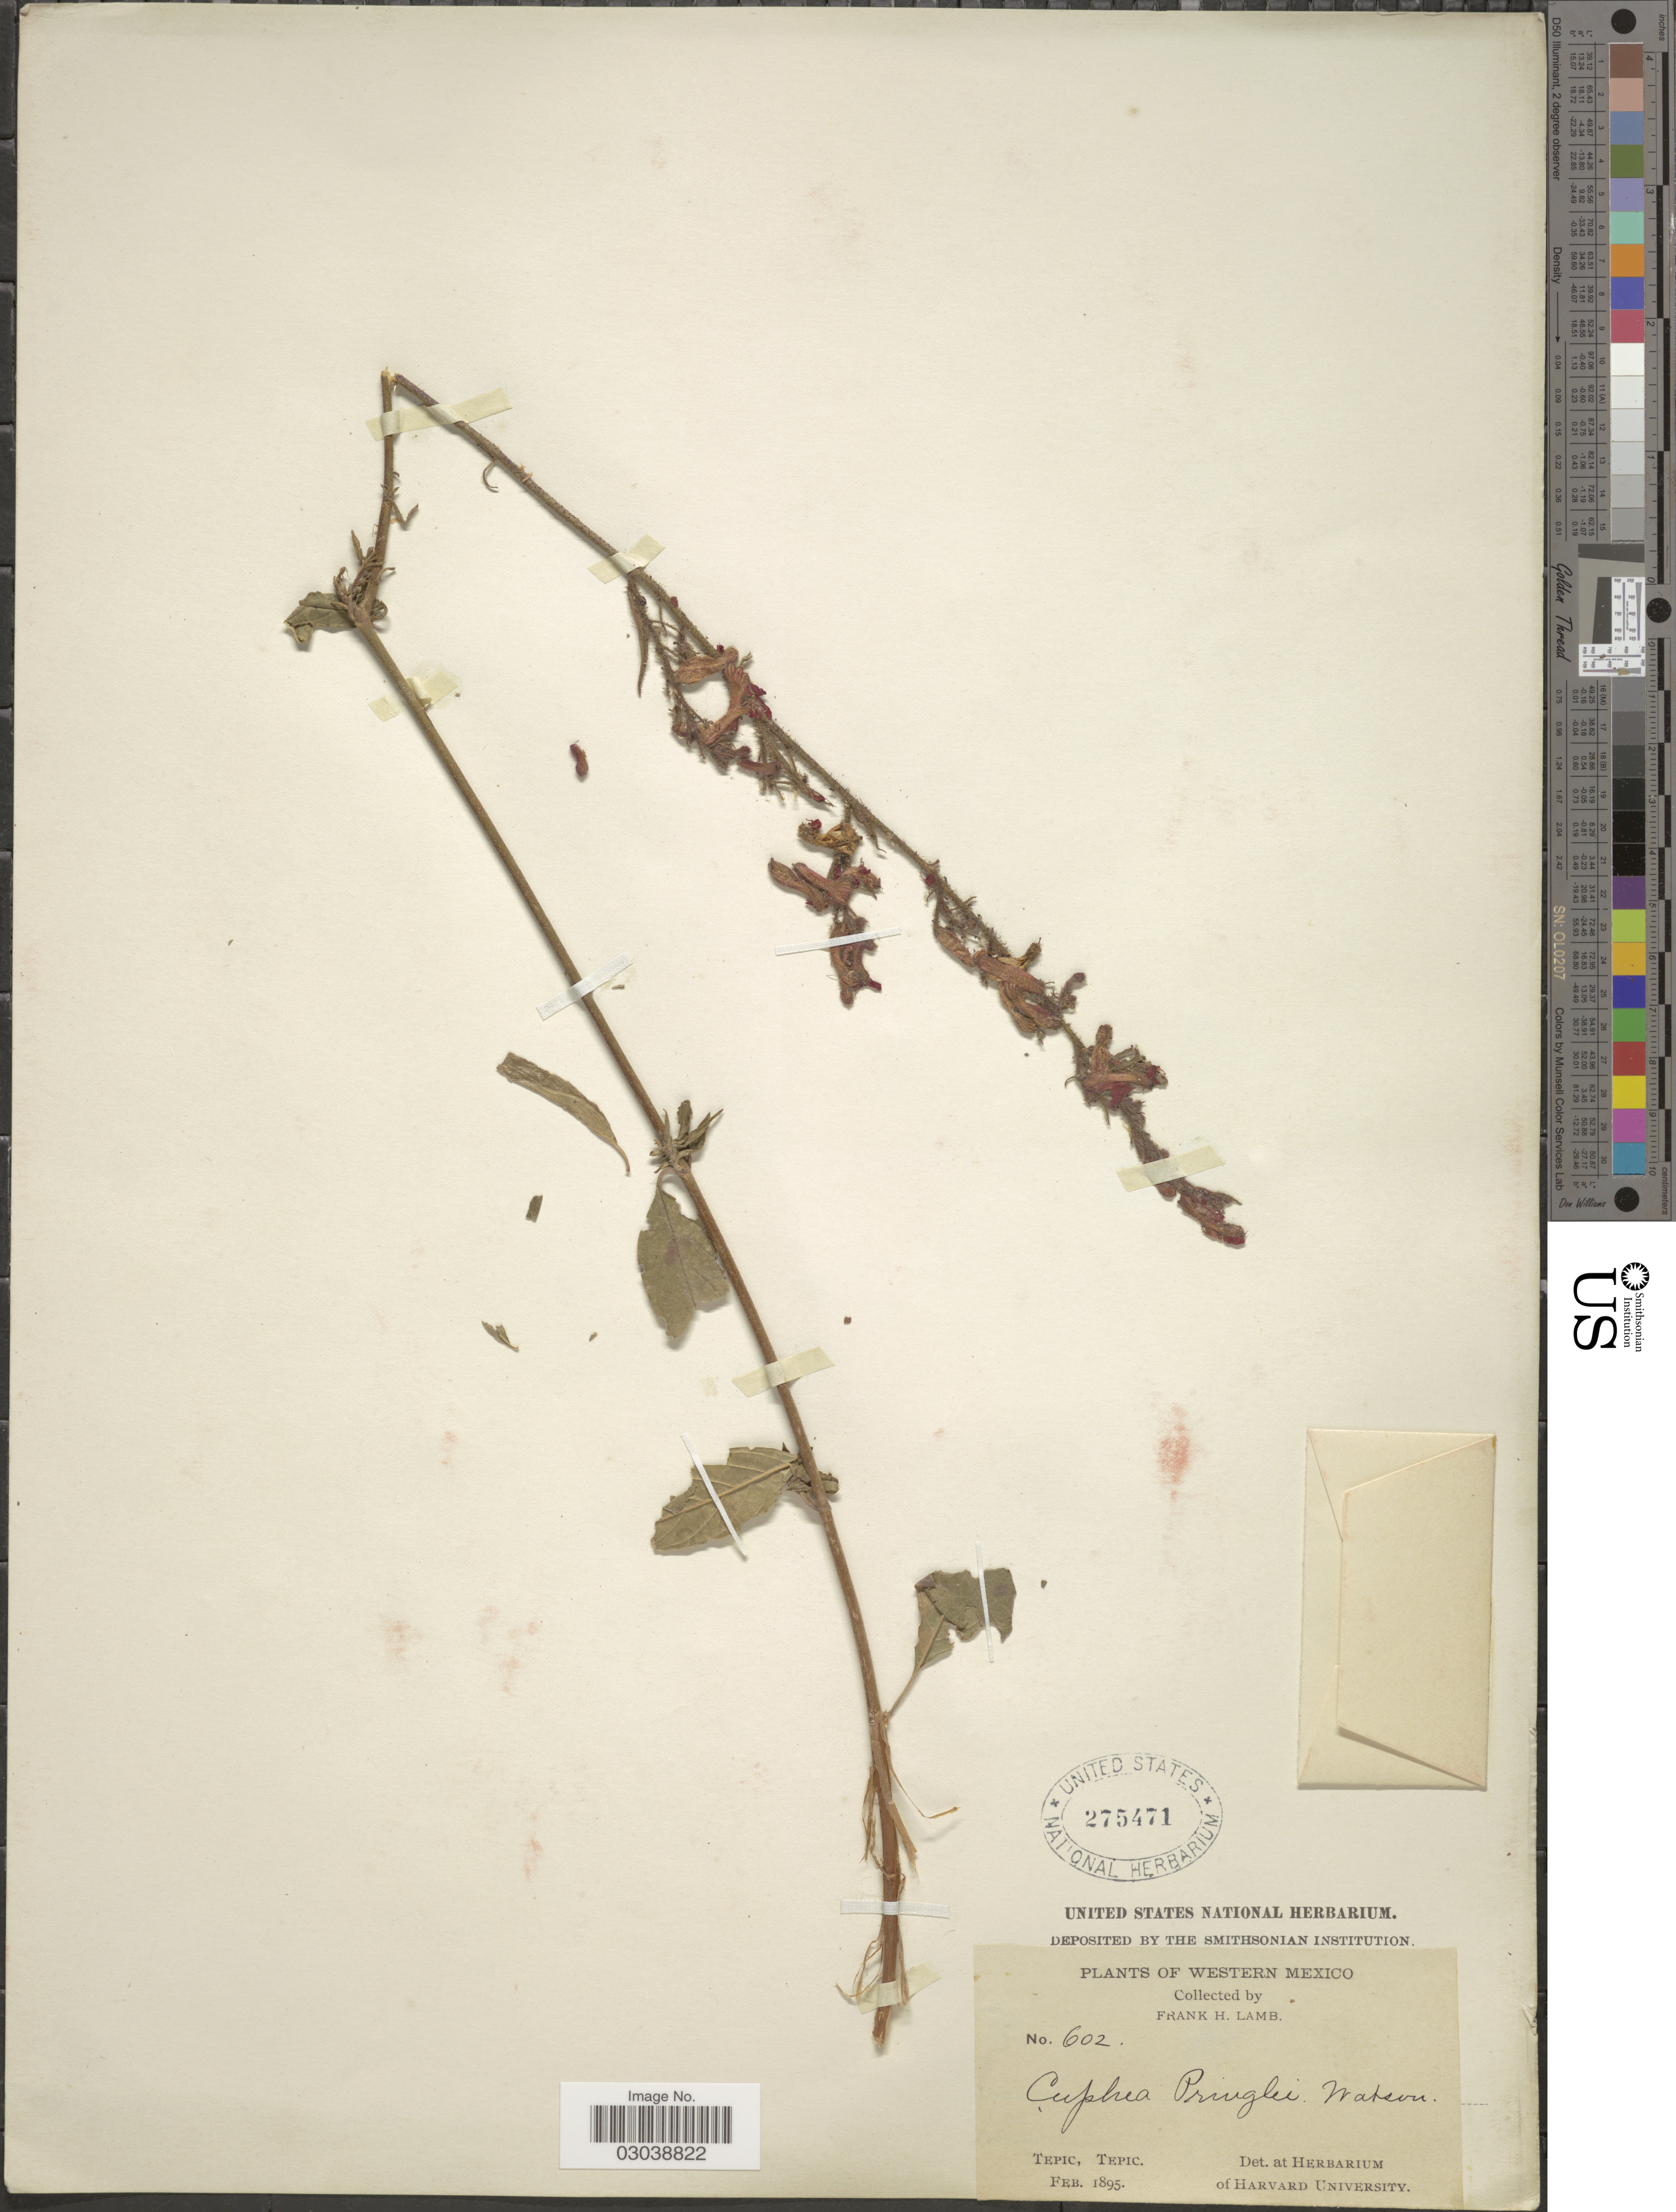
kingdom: Plantae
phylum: Tracheophyta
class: Magnoliopsida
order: Myrtales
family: Lythraceae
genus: Cuphea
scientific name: Cuphea pringlei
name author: S. Watson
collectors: F. H. Lamb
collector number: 602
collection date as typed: Feb 1895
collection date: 1895-02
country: Mexico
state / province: Nayarit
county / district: Tepic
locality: Tepic Mun., Tepic Territory [now Nayarit].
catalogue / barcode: US 275471